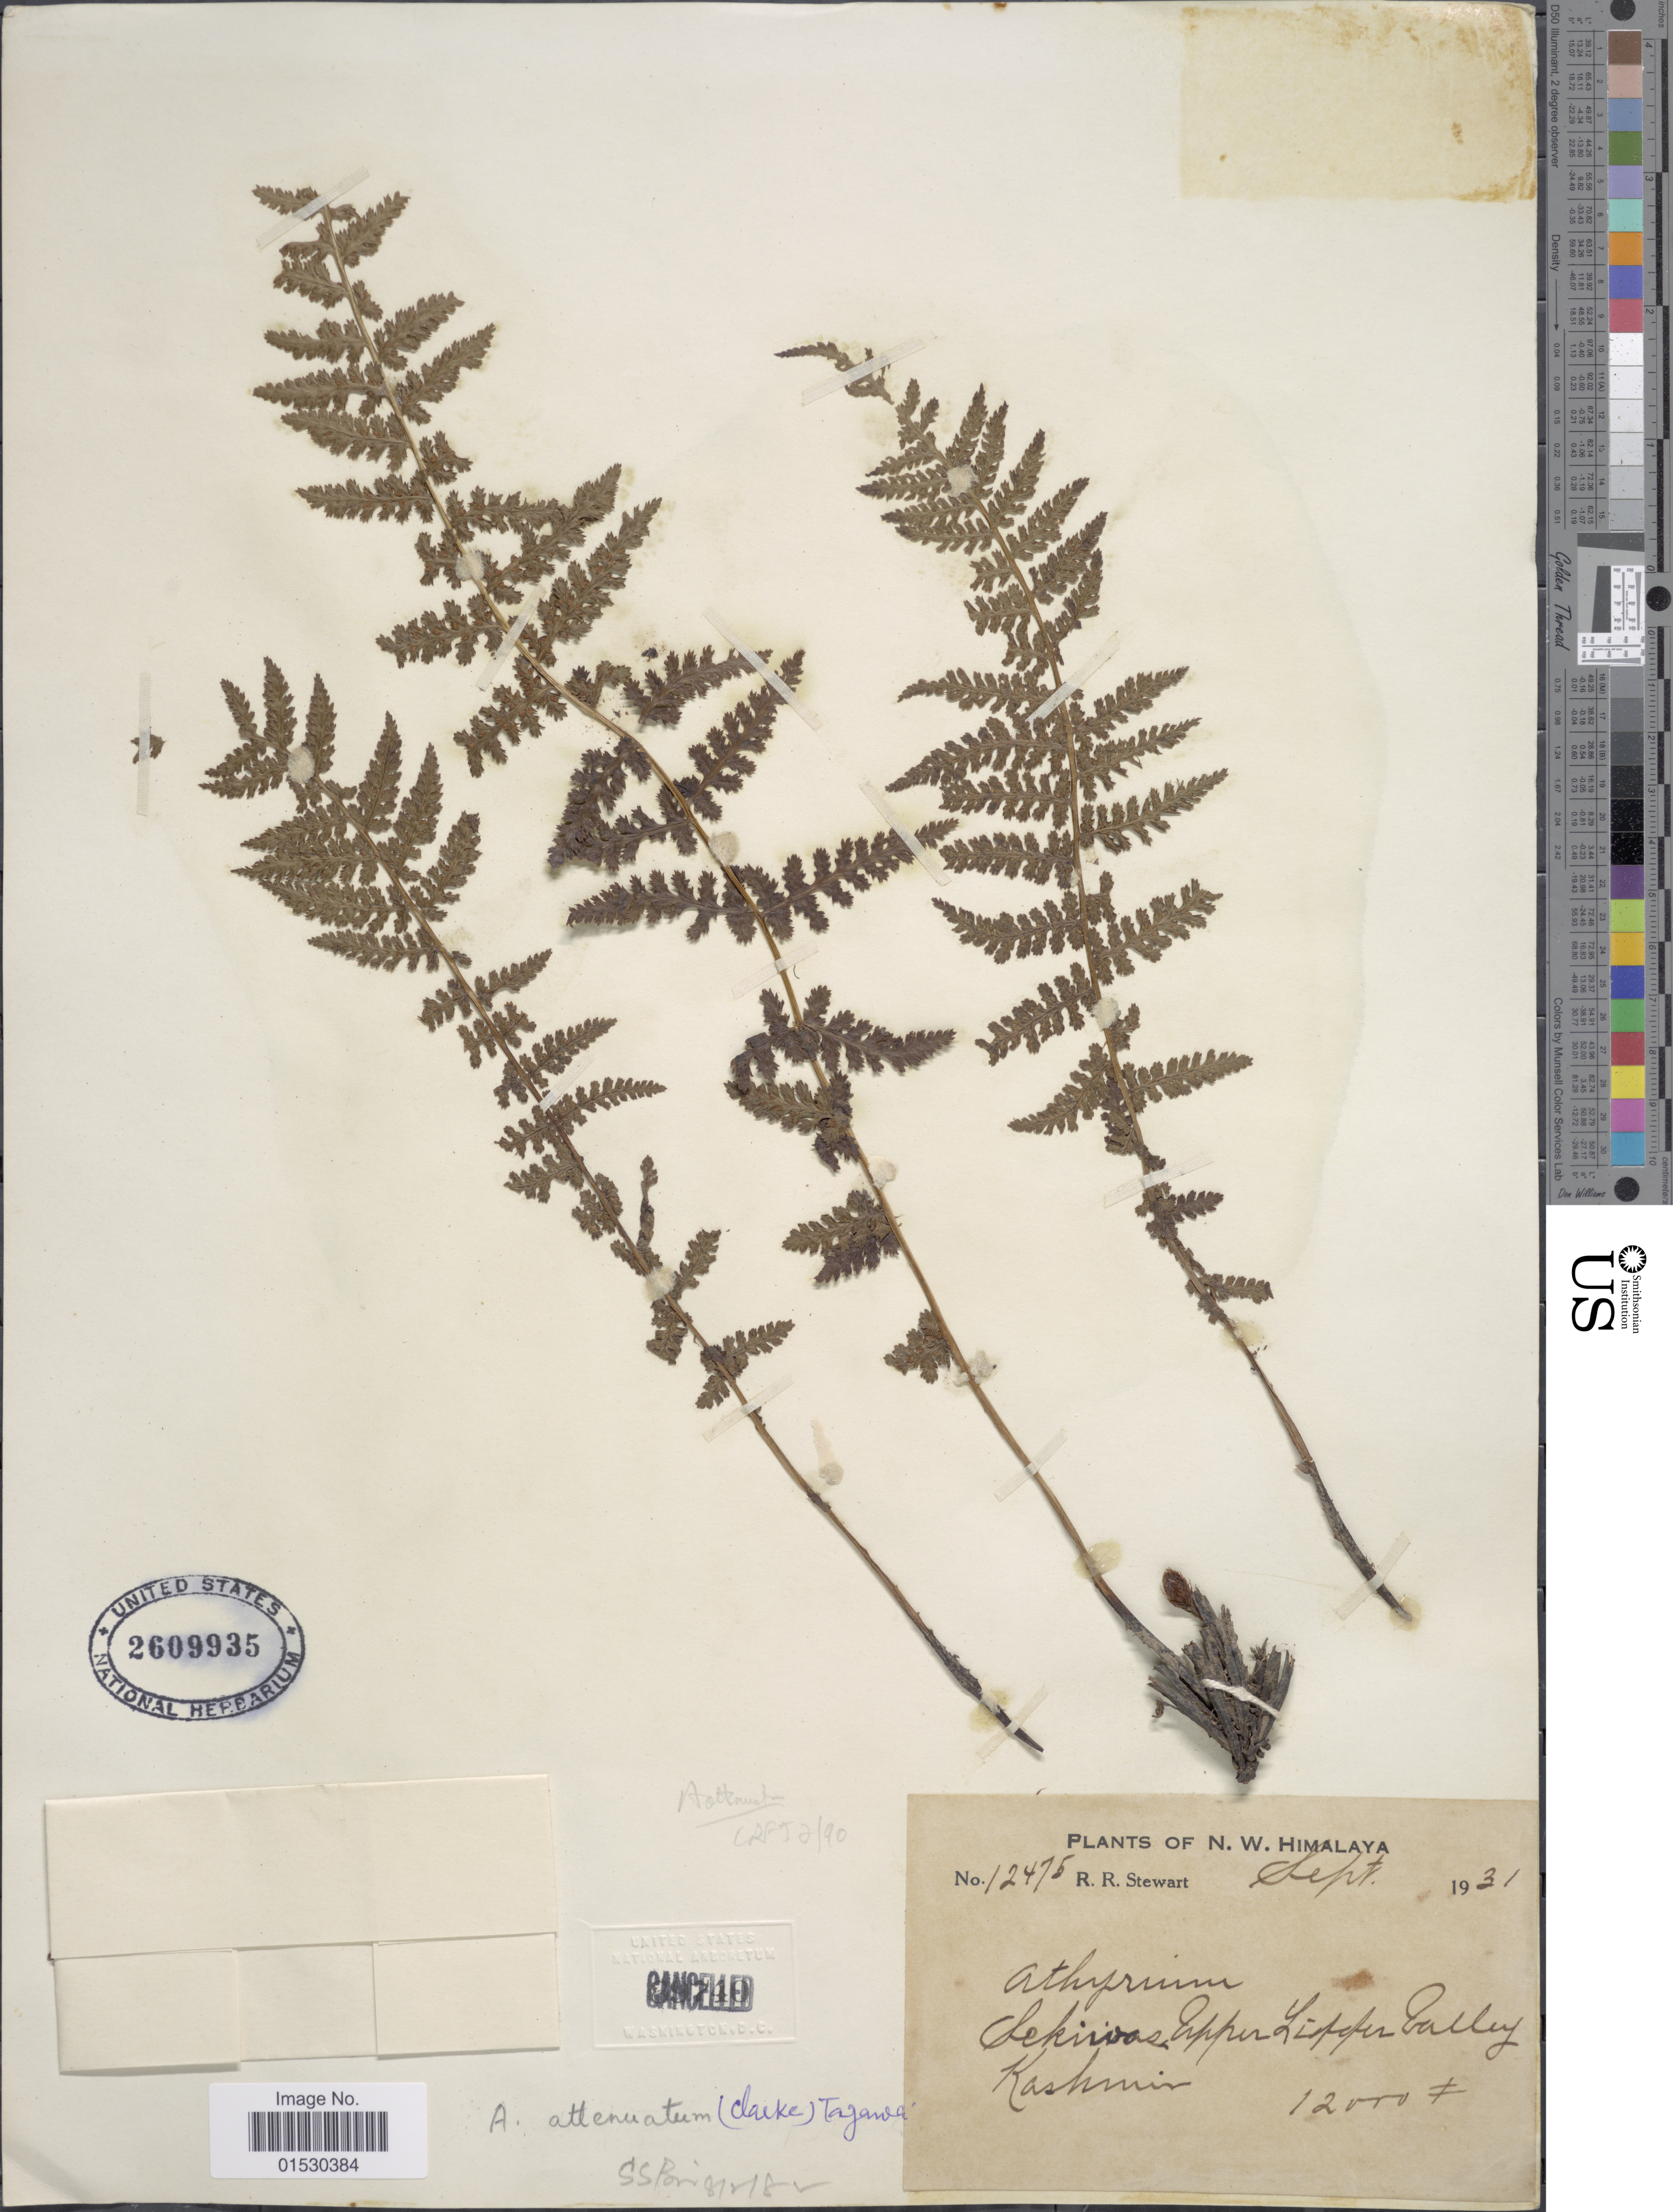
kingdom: Plantae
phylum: Tracheophyta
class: Polypodiopsida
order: Polypodiales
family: Athyriaceae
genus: Athyrium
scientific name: Athyrium attenuatum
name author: (C.B. Clarke) Tagawa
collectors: R. R. Stewart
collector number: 12475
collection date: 1931-09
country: India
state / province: Jammu and Kashmir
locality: N.W. Himalaya, Sekiwas. Upper Lidder Valley, Kashmir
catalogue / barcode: US 2609935